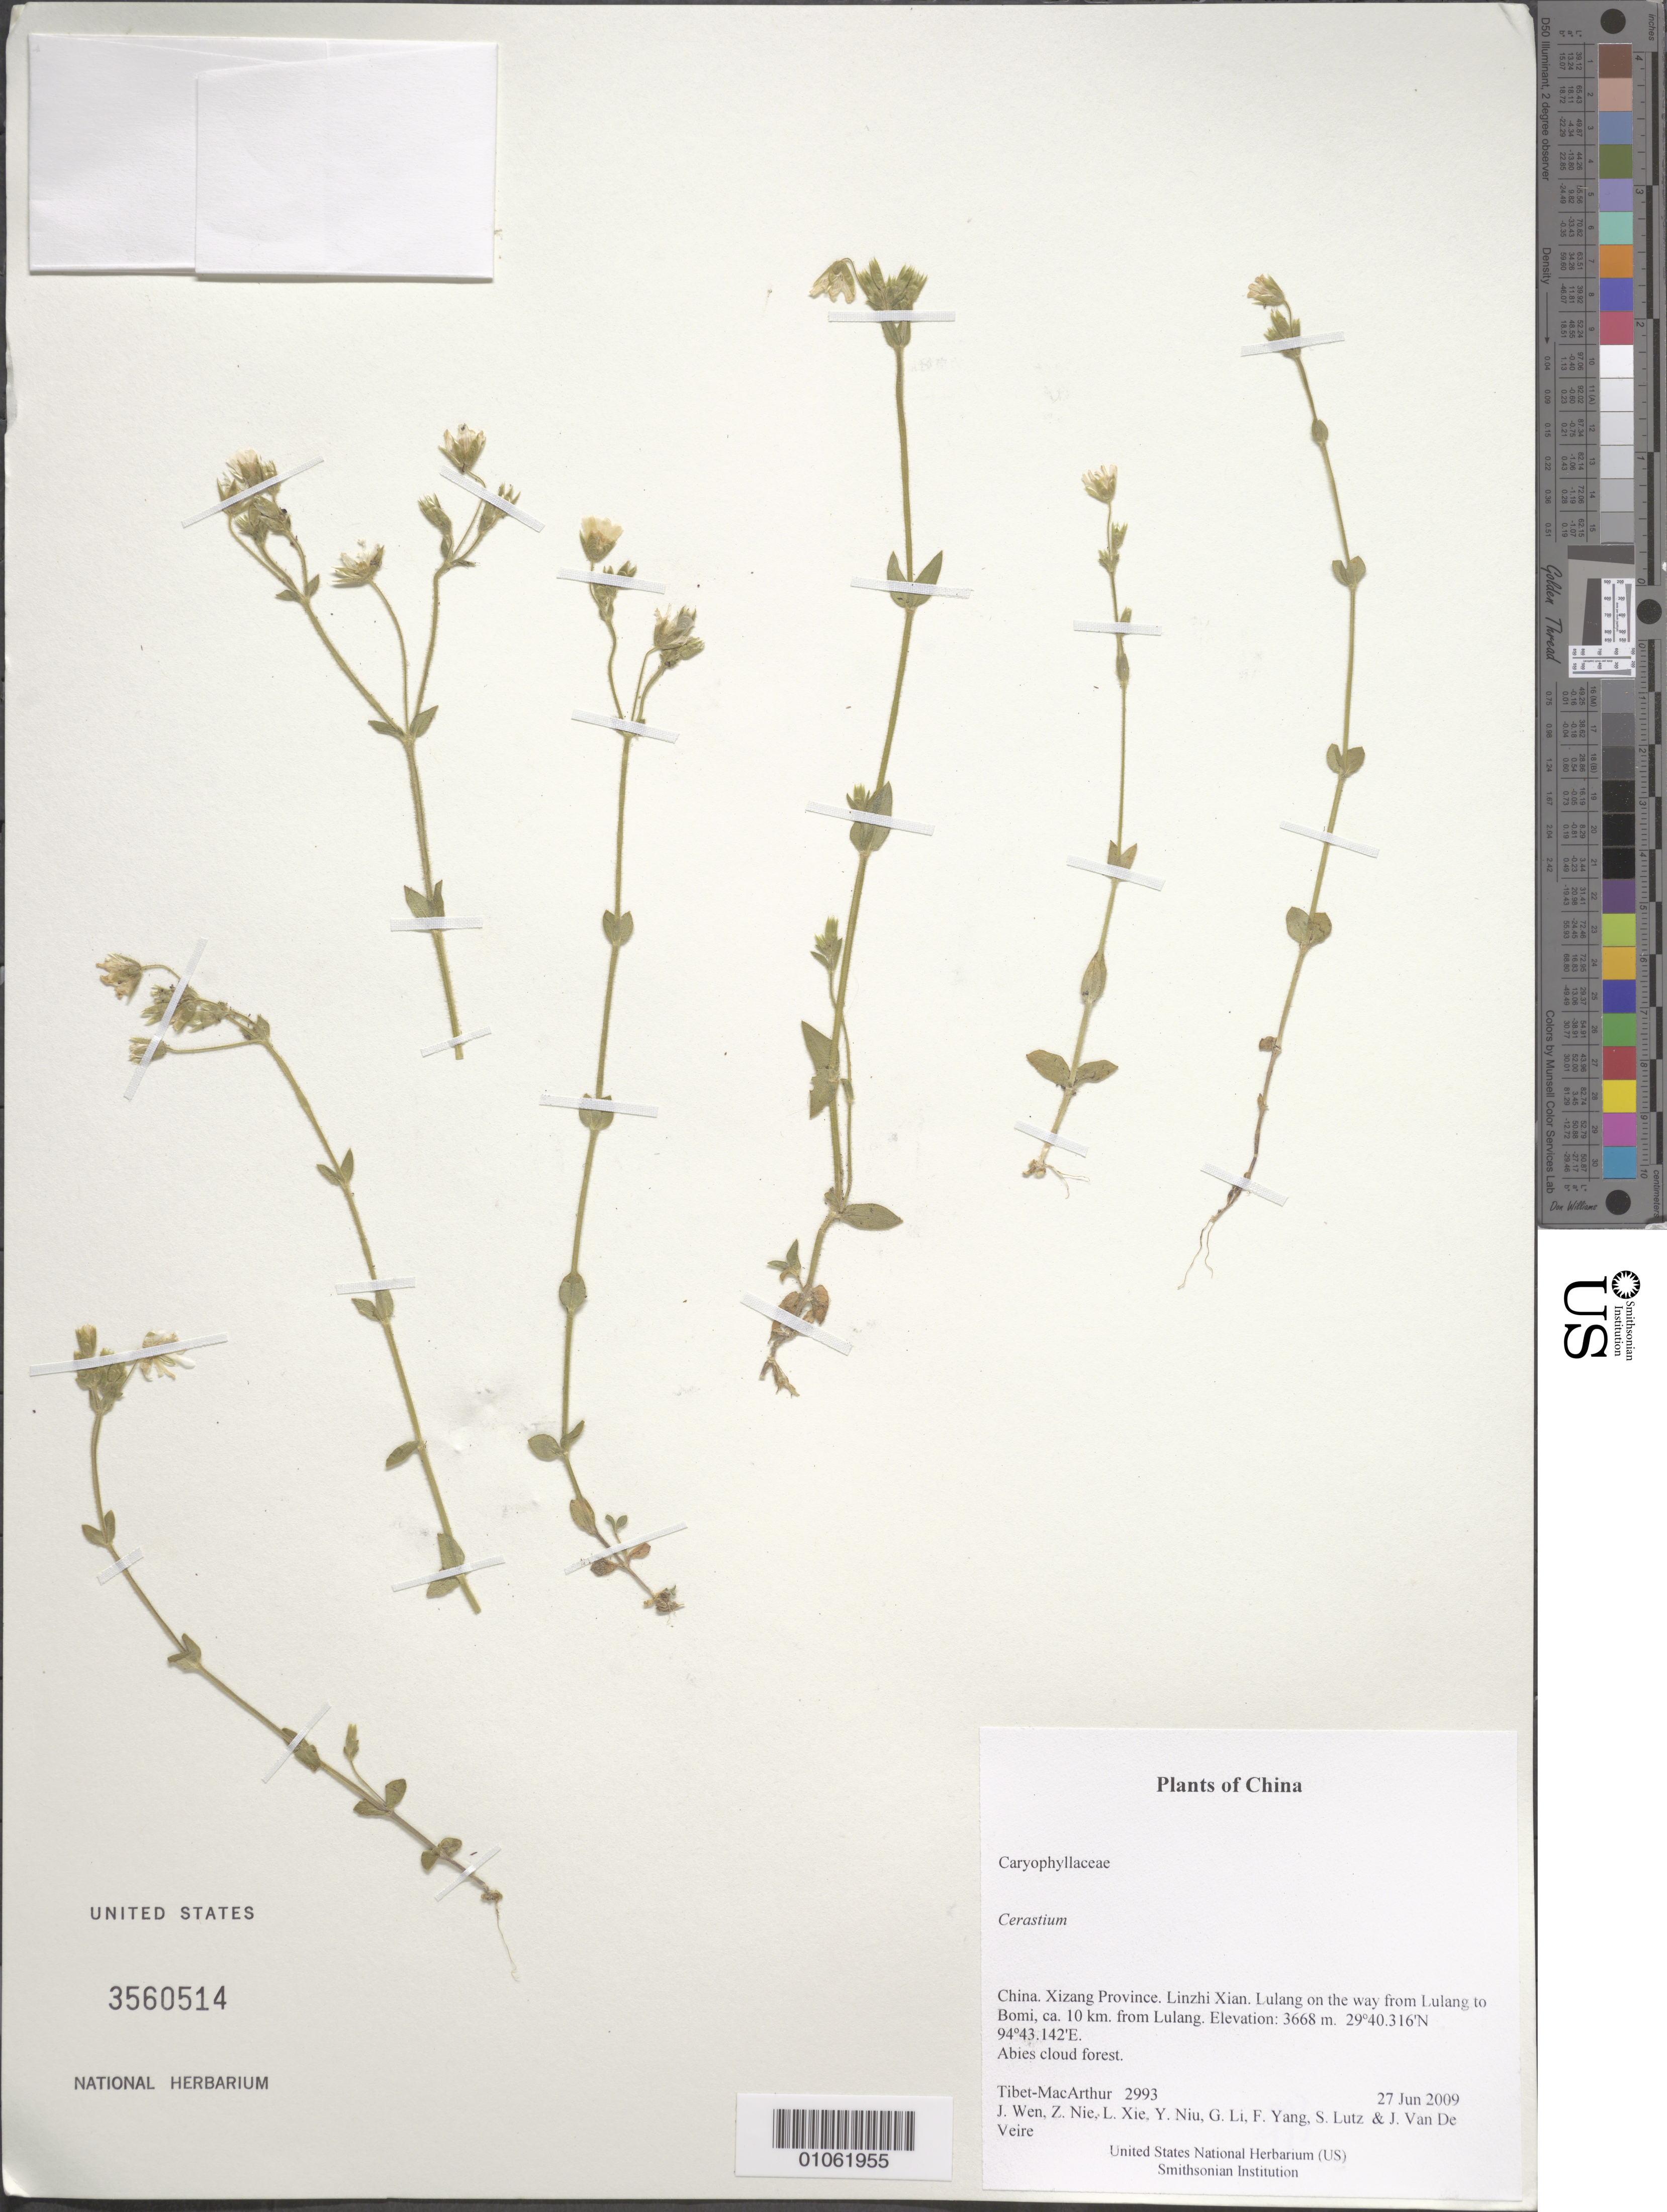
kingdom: Plantae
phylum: Tracheophyta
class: Magnoliopsida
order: Caryophyllales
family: Caryophyllaceae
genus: Cerastium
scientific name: Cerastium sp.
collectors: Tibet-MacArthur, J. Wen, Z. Nie, L. Xie, Y. Niu, G. Li, F. Yang, S. Lutz & J. Van De Veire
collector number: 2993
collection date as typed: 27 Jun 2009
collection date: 2009-06-27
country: China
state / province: Xizang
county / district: Linzhi Xian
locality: Lulang on the way from Lulang to Bomi, ca. 10 km. from Lulang.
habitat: Abies cloud forest.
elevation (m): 3668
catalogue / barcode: US 3560514